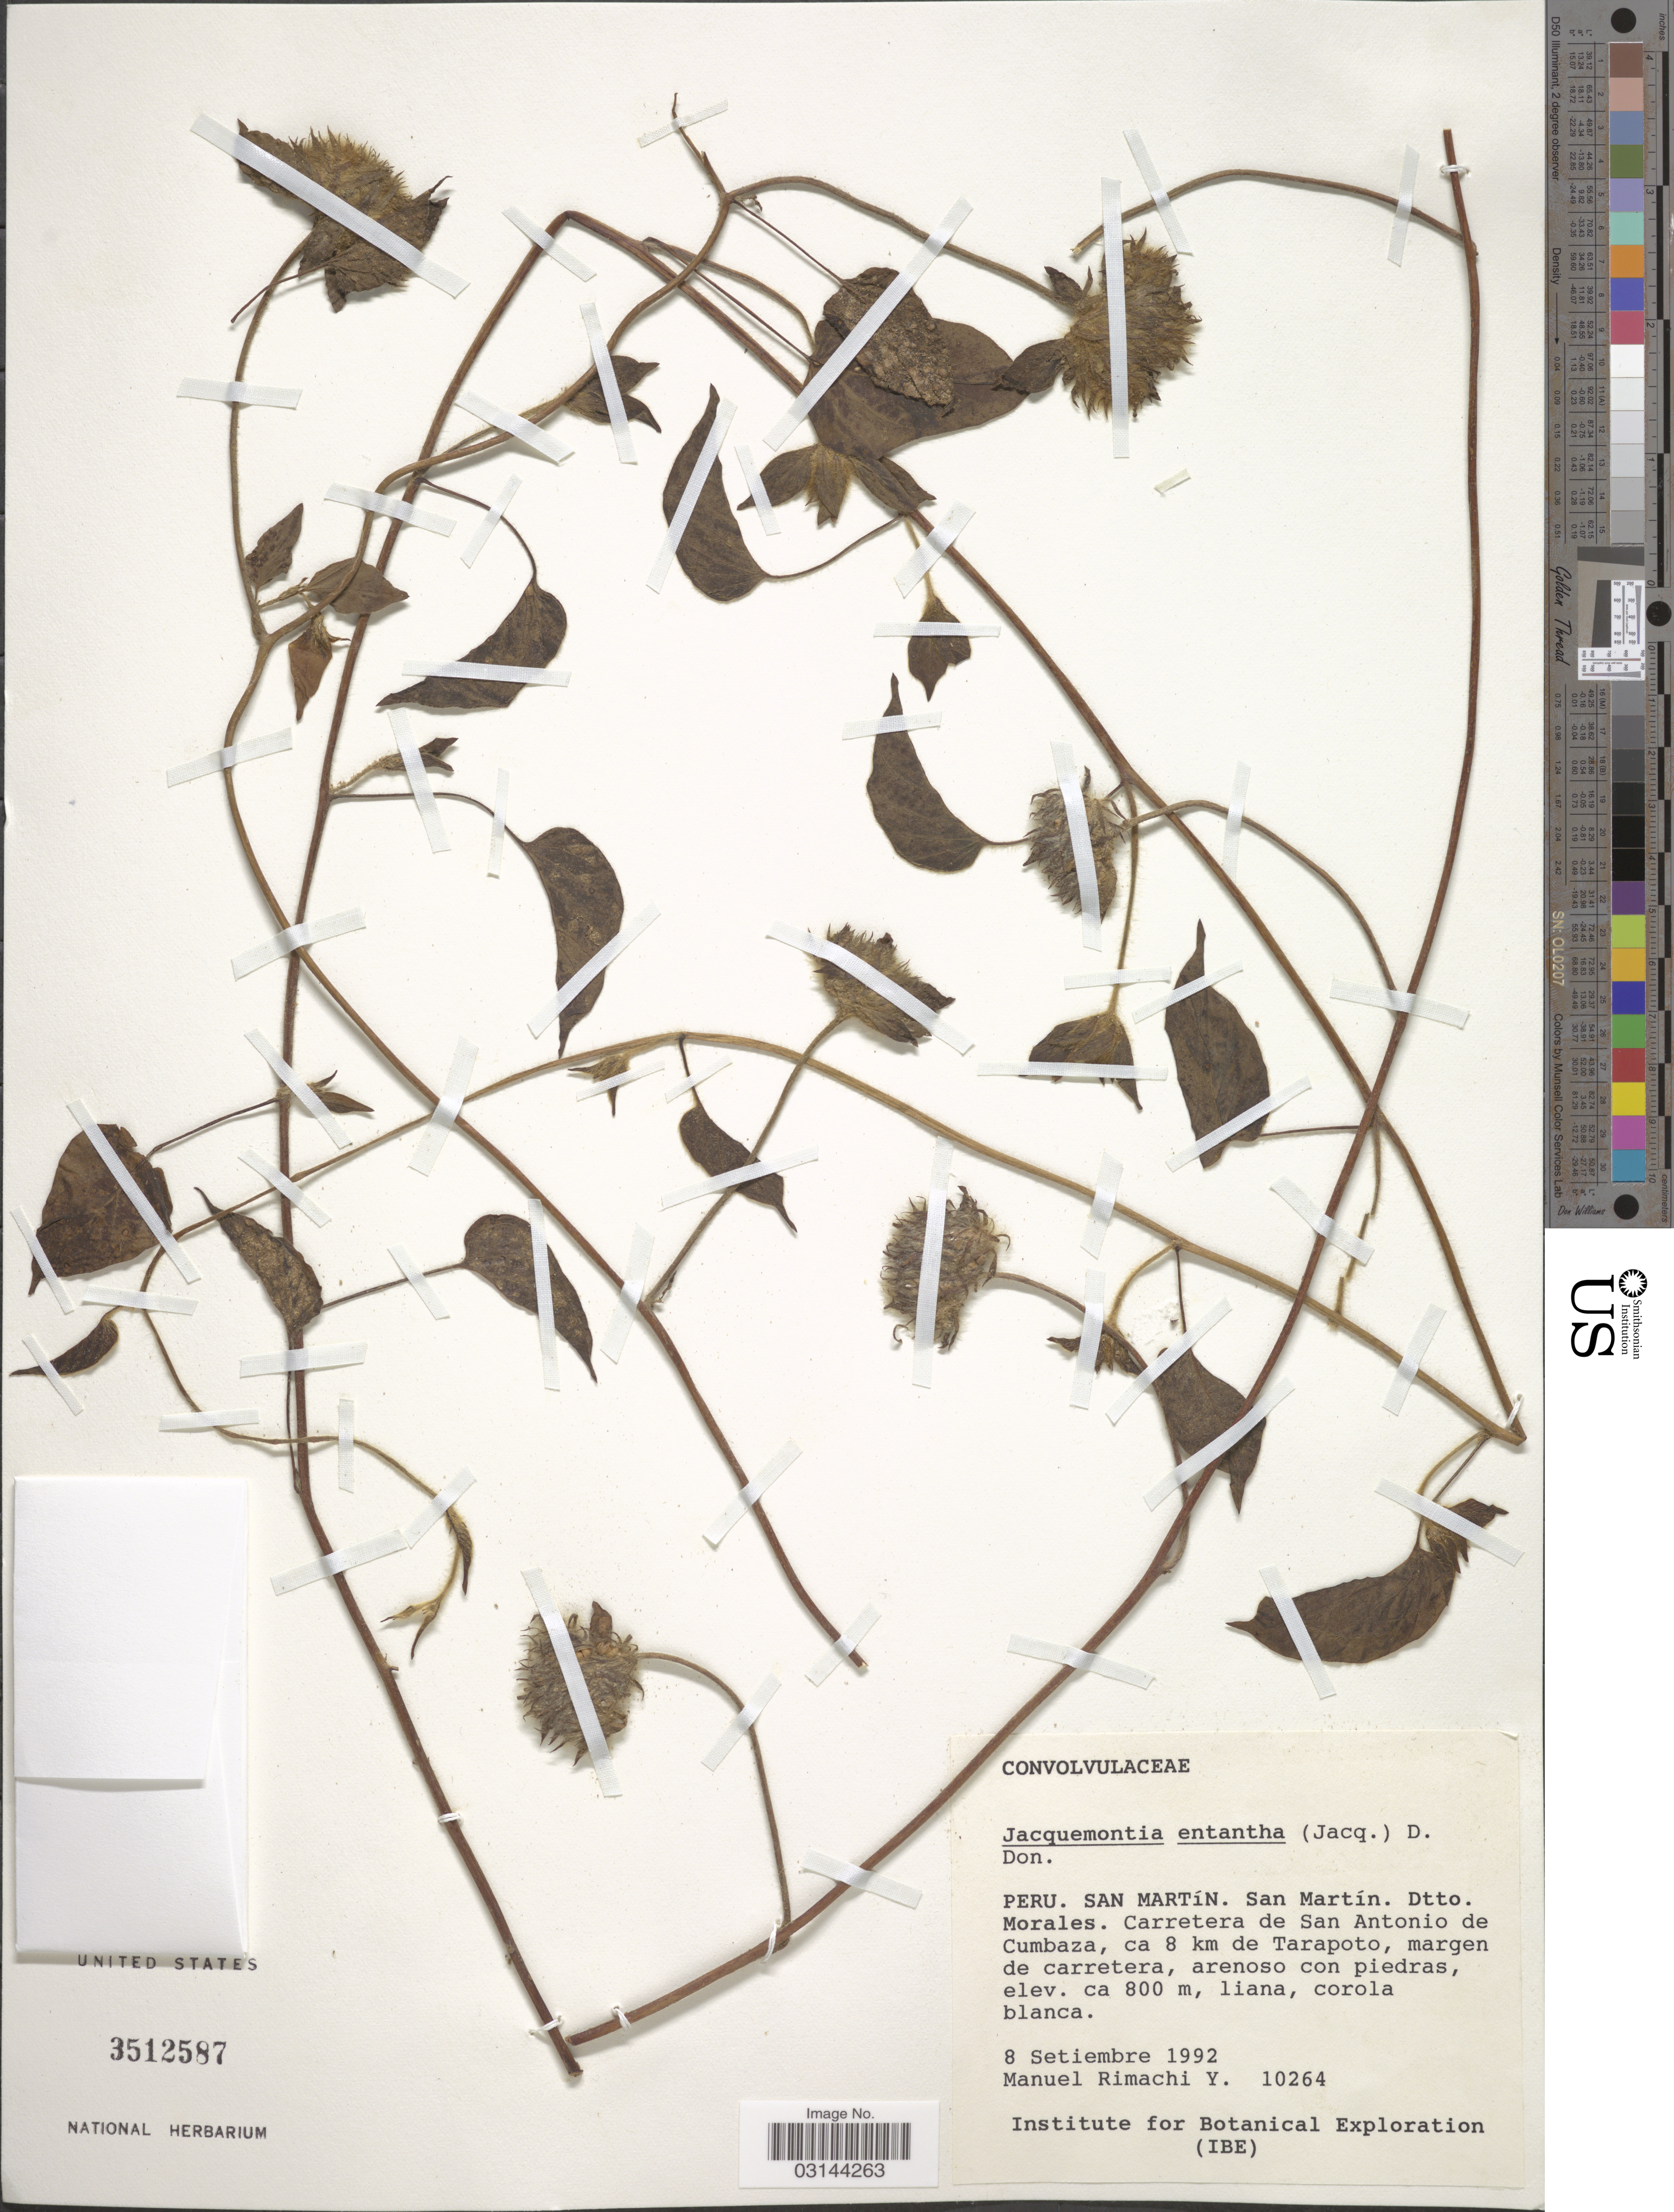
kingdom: Plantae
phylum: Tracheophyta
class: Magnoliopsida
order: Solanales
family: Convolvulaceae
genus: Jacquemontia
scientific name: Jacquemontia pentanthos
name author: (Jacq.) G. Don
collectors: M. Rimachi Y.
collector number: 10264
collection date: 1992-09-08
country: Peru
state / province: San Martín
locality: San Martín. Dtto. Morales. Carretera de San Antonio de Cumbaza, ca 8 km de Tarapoto, margen de carretera, arenoso con piedras.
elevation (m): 800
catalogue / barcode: US 3512587